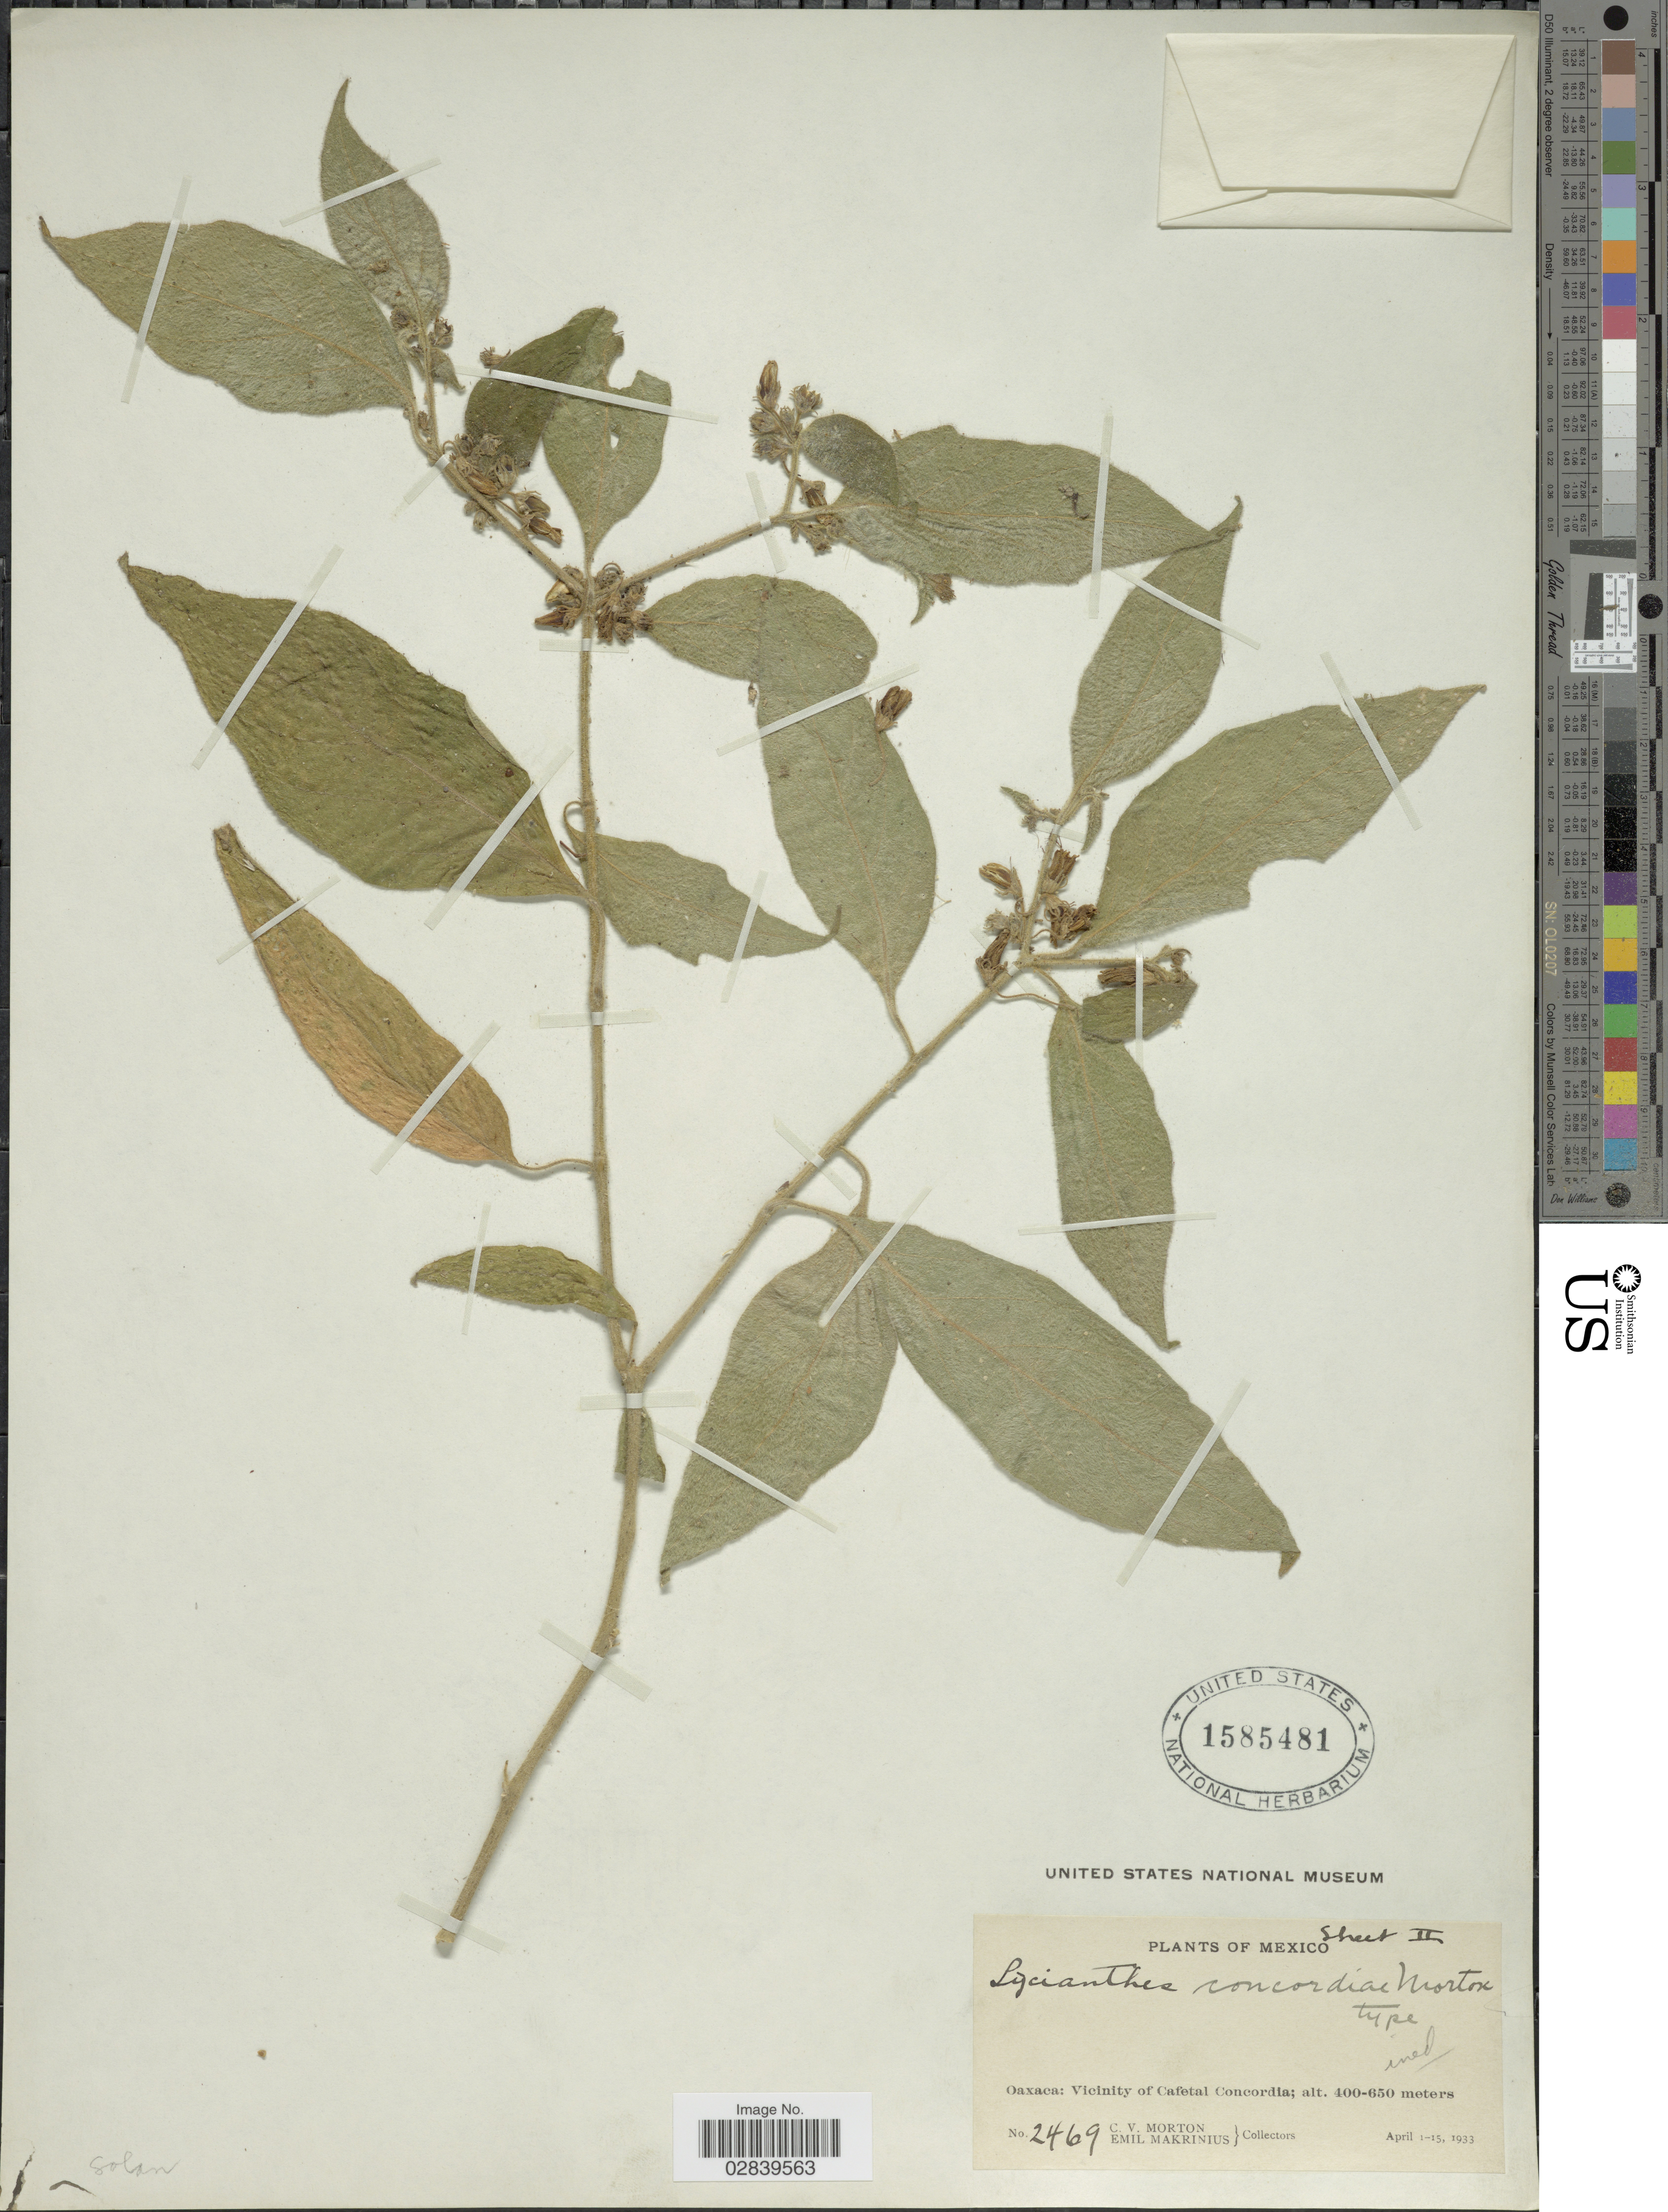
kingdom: Plantae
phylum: Tracheophyta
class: Magnoliopsida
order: Solanales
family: Solanaceae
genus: Lycianthes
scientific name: Lycianthes concordiae Morton sp. nov. ined.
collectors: C. V. Morton & E. Makrinus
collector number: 2469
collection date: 1933-04-01/1933-04-15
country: Mexico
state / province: Oaxaca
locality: Vicinity of Cafetal Concordia.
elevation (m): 400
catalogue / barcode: US 1585481